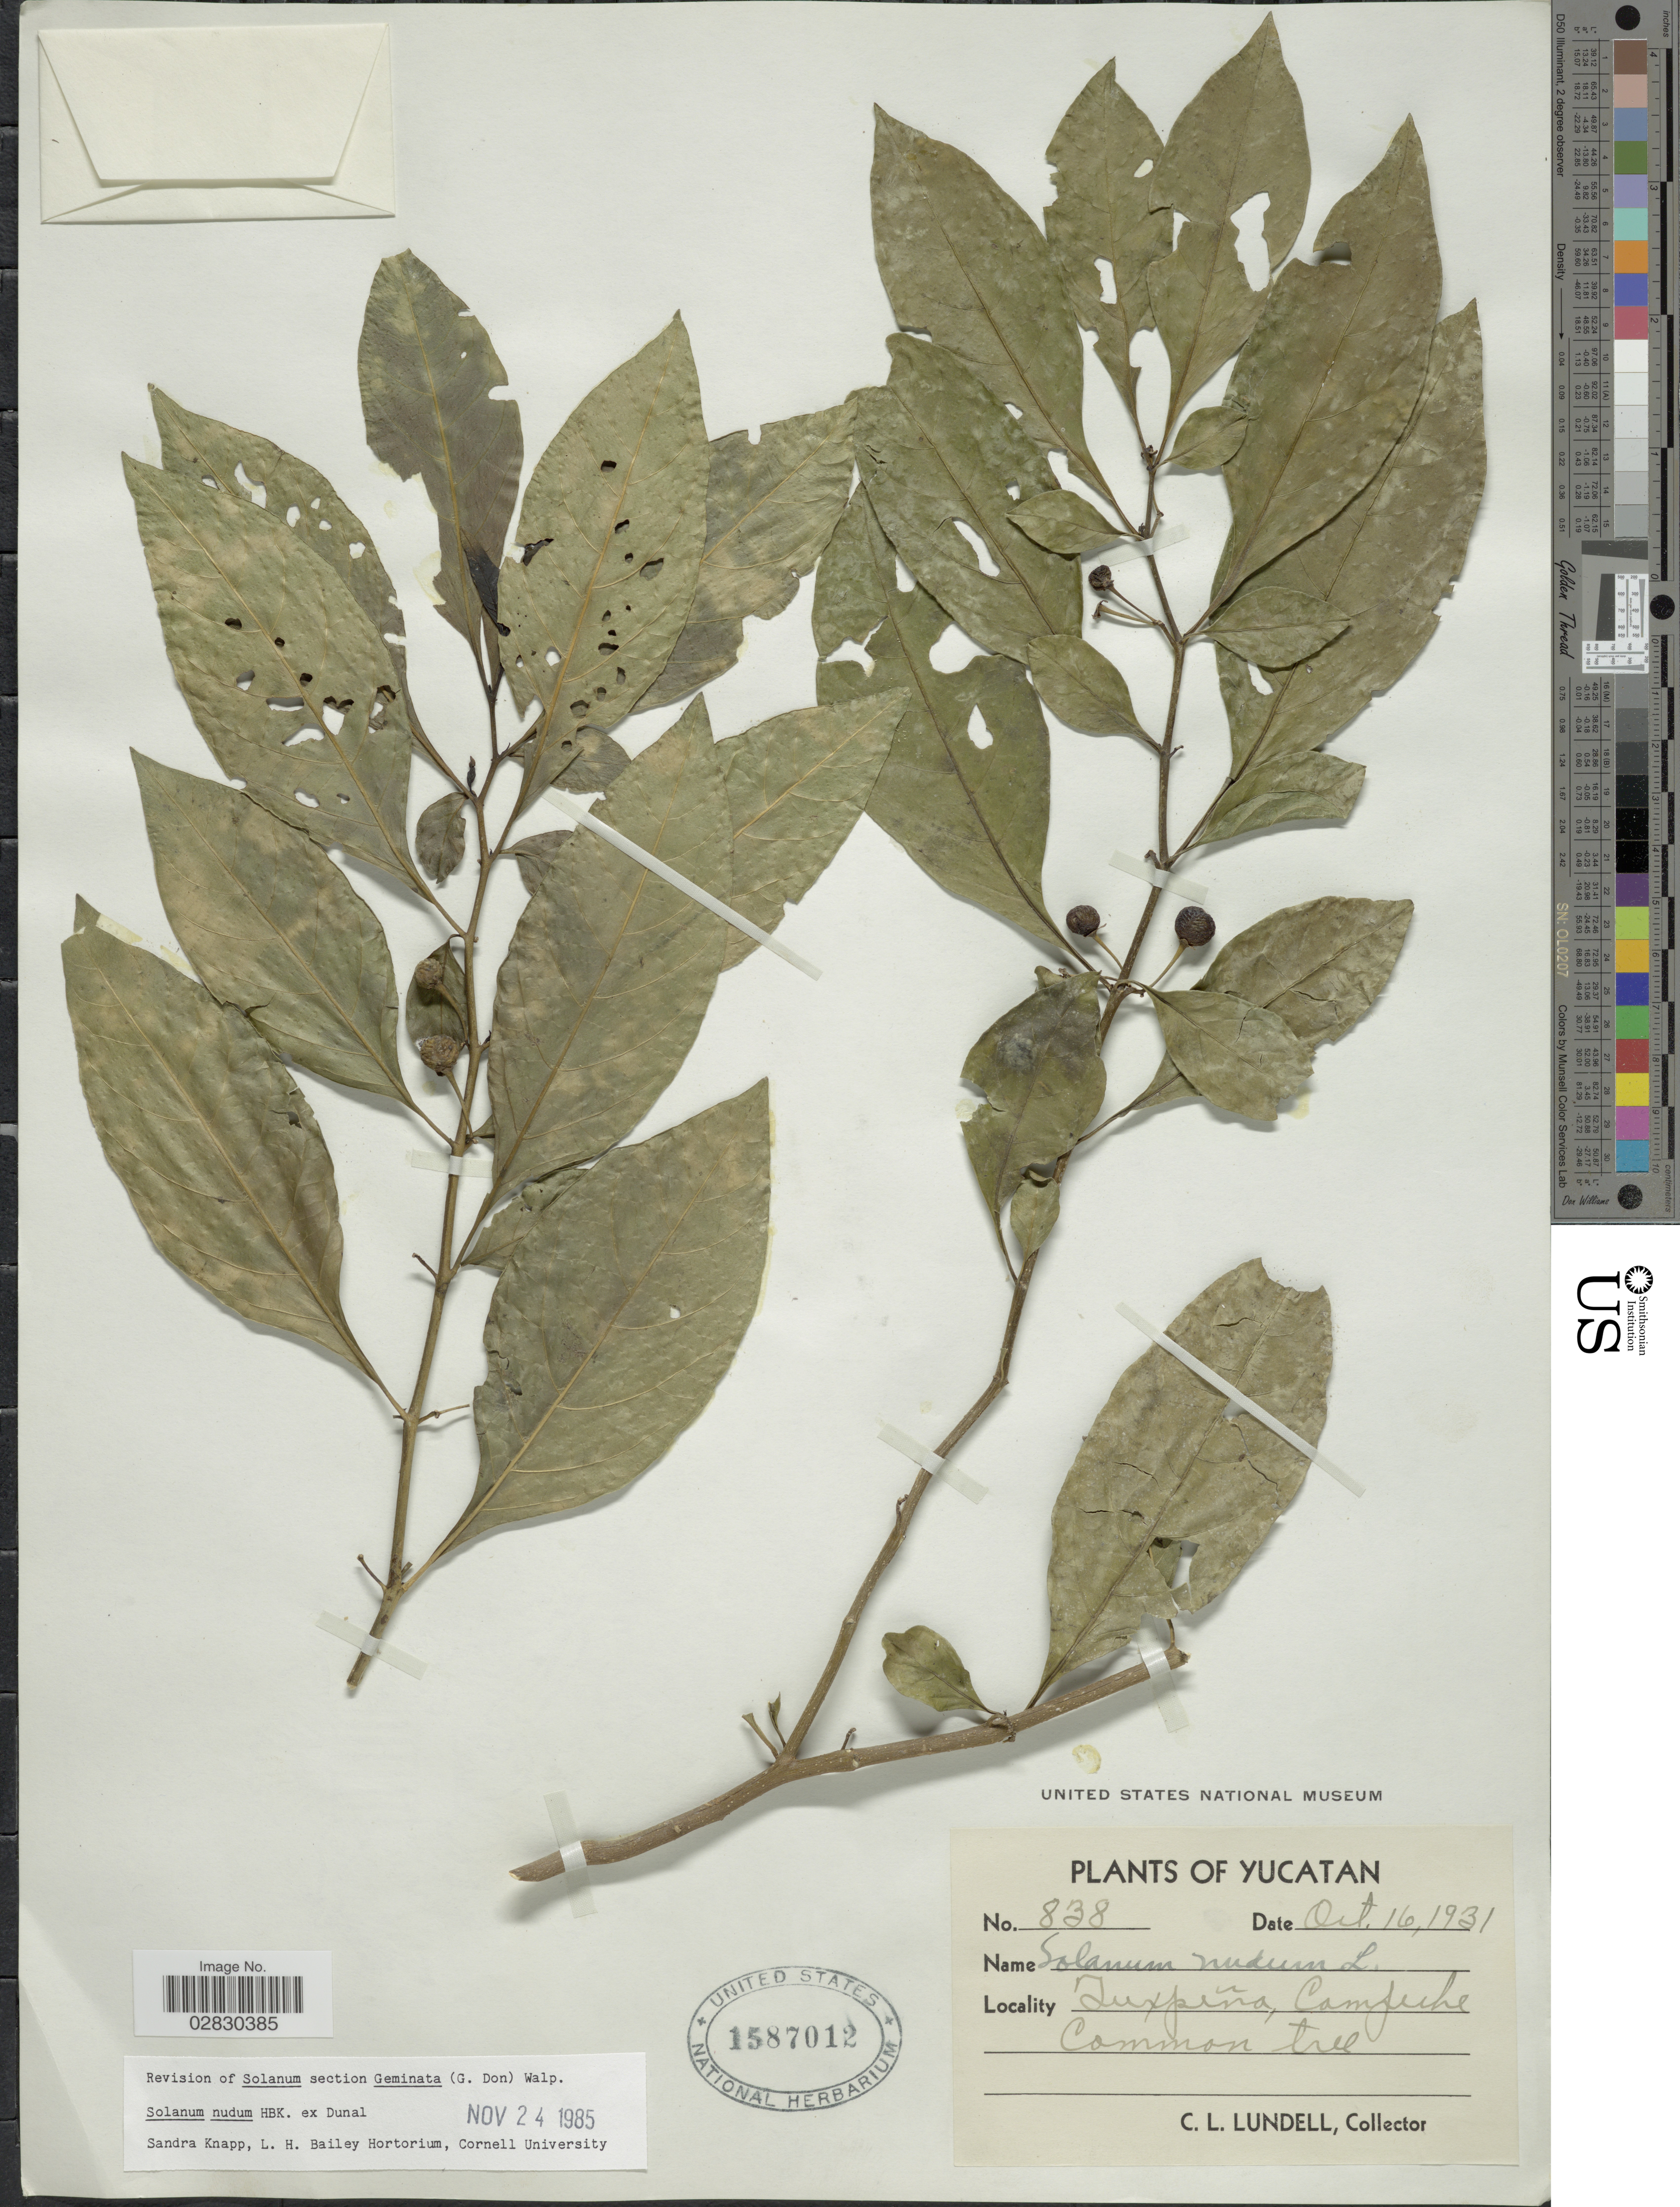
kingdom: Plantae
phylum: Tracheophyta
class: Magnoliopsida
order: Solanales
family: Solanaceae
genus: Solanum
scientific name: Solanum nudum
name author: Humb. & Bonpl. ex Dunal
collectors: C. L. Lundell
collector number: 838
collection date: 1931-10-16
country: Mexico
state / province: Yucatán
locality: Tuxpeña, Campeche.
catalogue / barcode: US 1587012